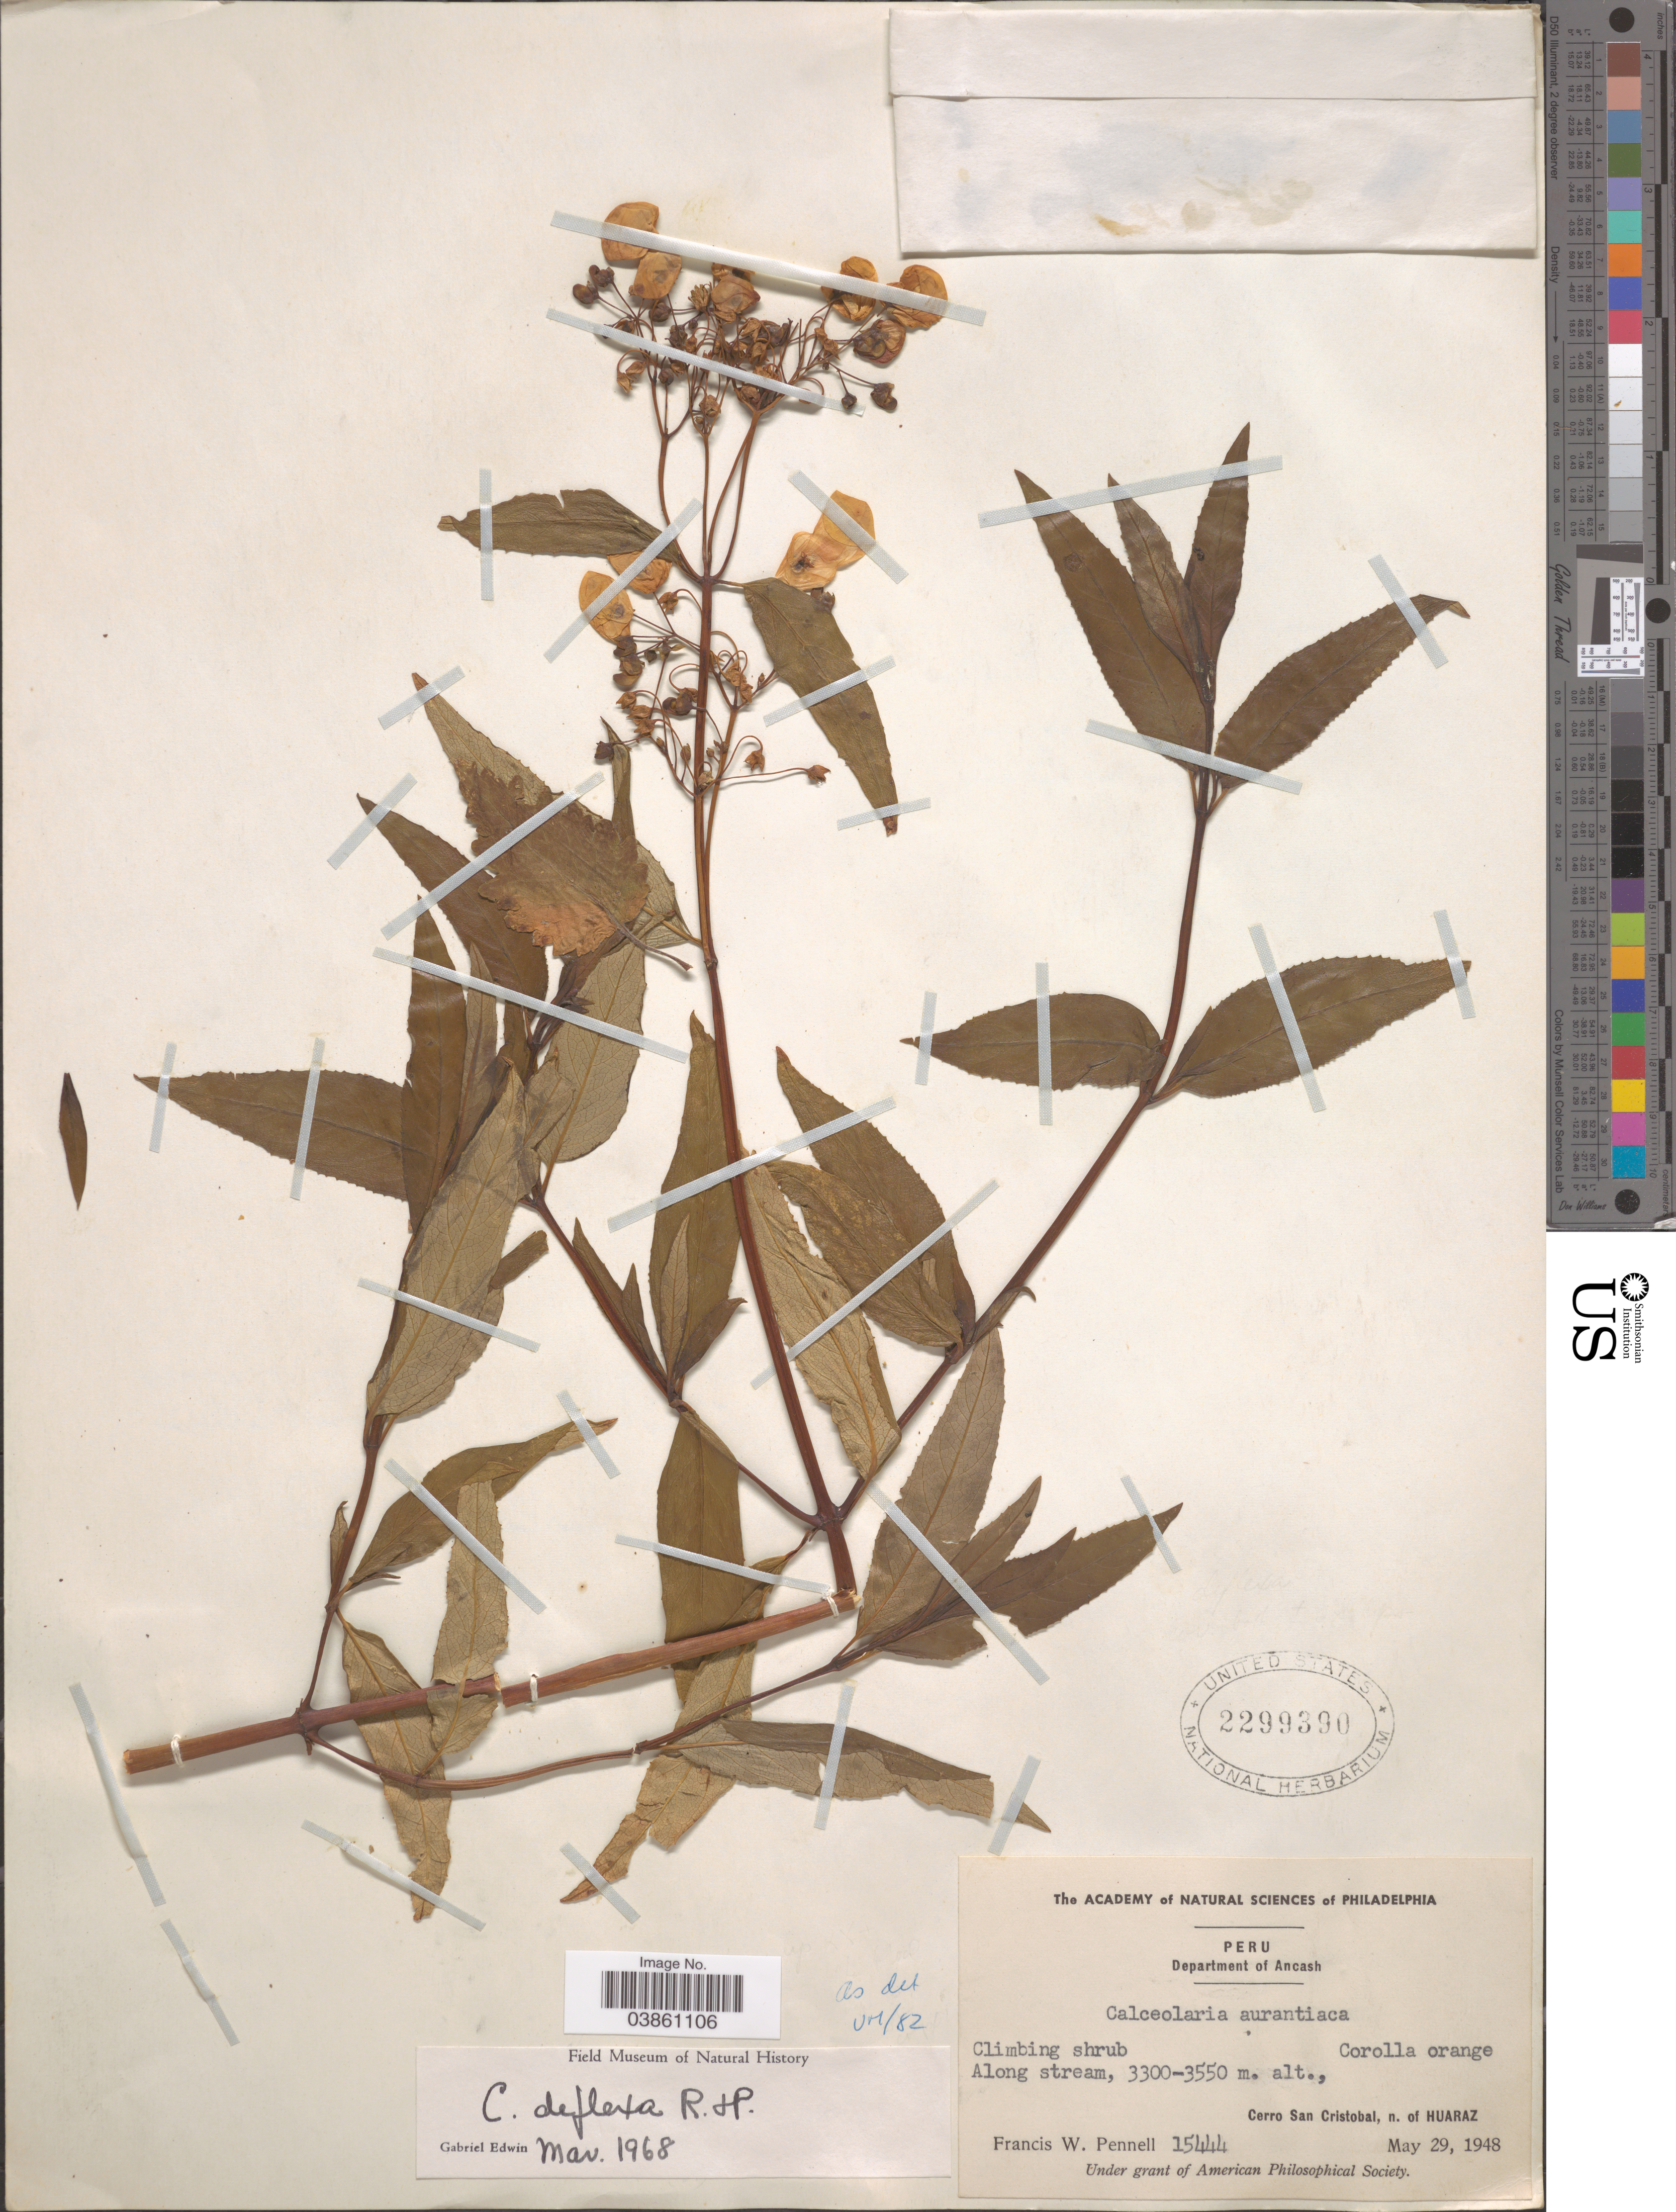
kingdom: Plantae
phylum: Tracheophyta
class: Magnoliopsida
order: Lamiales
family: Calceolariaceae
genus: Calceolaria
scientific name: Calceolaria deflexa subsp. deflexa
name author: Ruiz & Pav.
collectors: F. W. Pennell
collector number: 15444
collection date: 1948-05-29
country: Peru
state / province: Ancash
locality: Department of Ancash. Cerro San Cristobal, n. of Huaraz.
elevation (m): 3300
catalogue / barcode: US 2299390